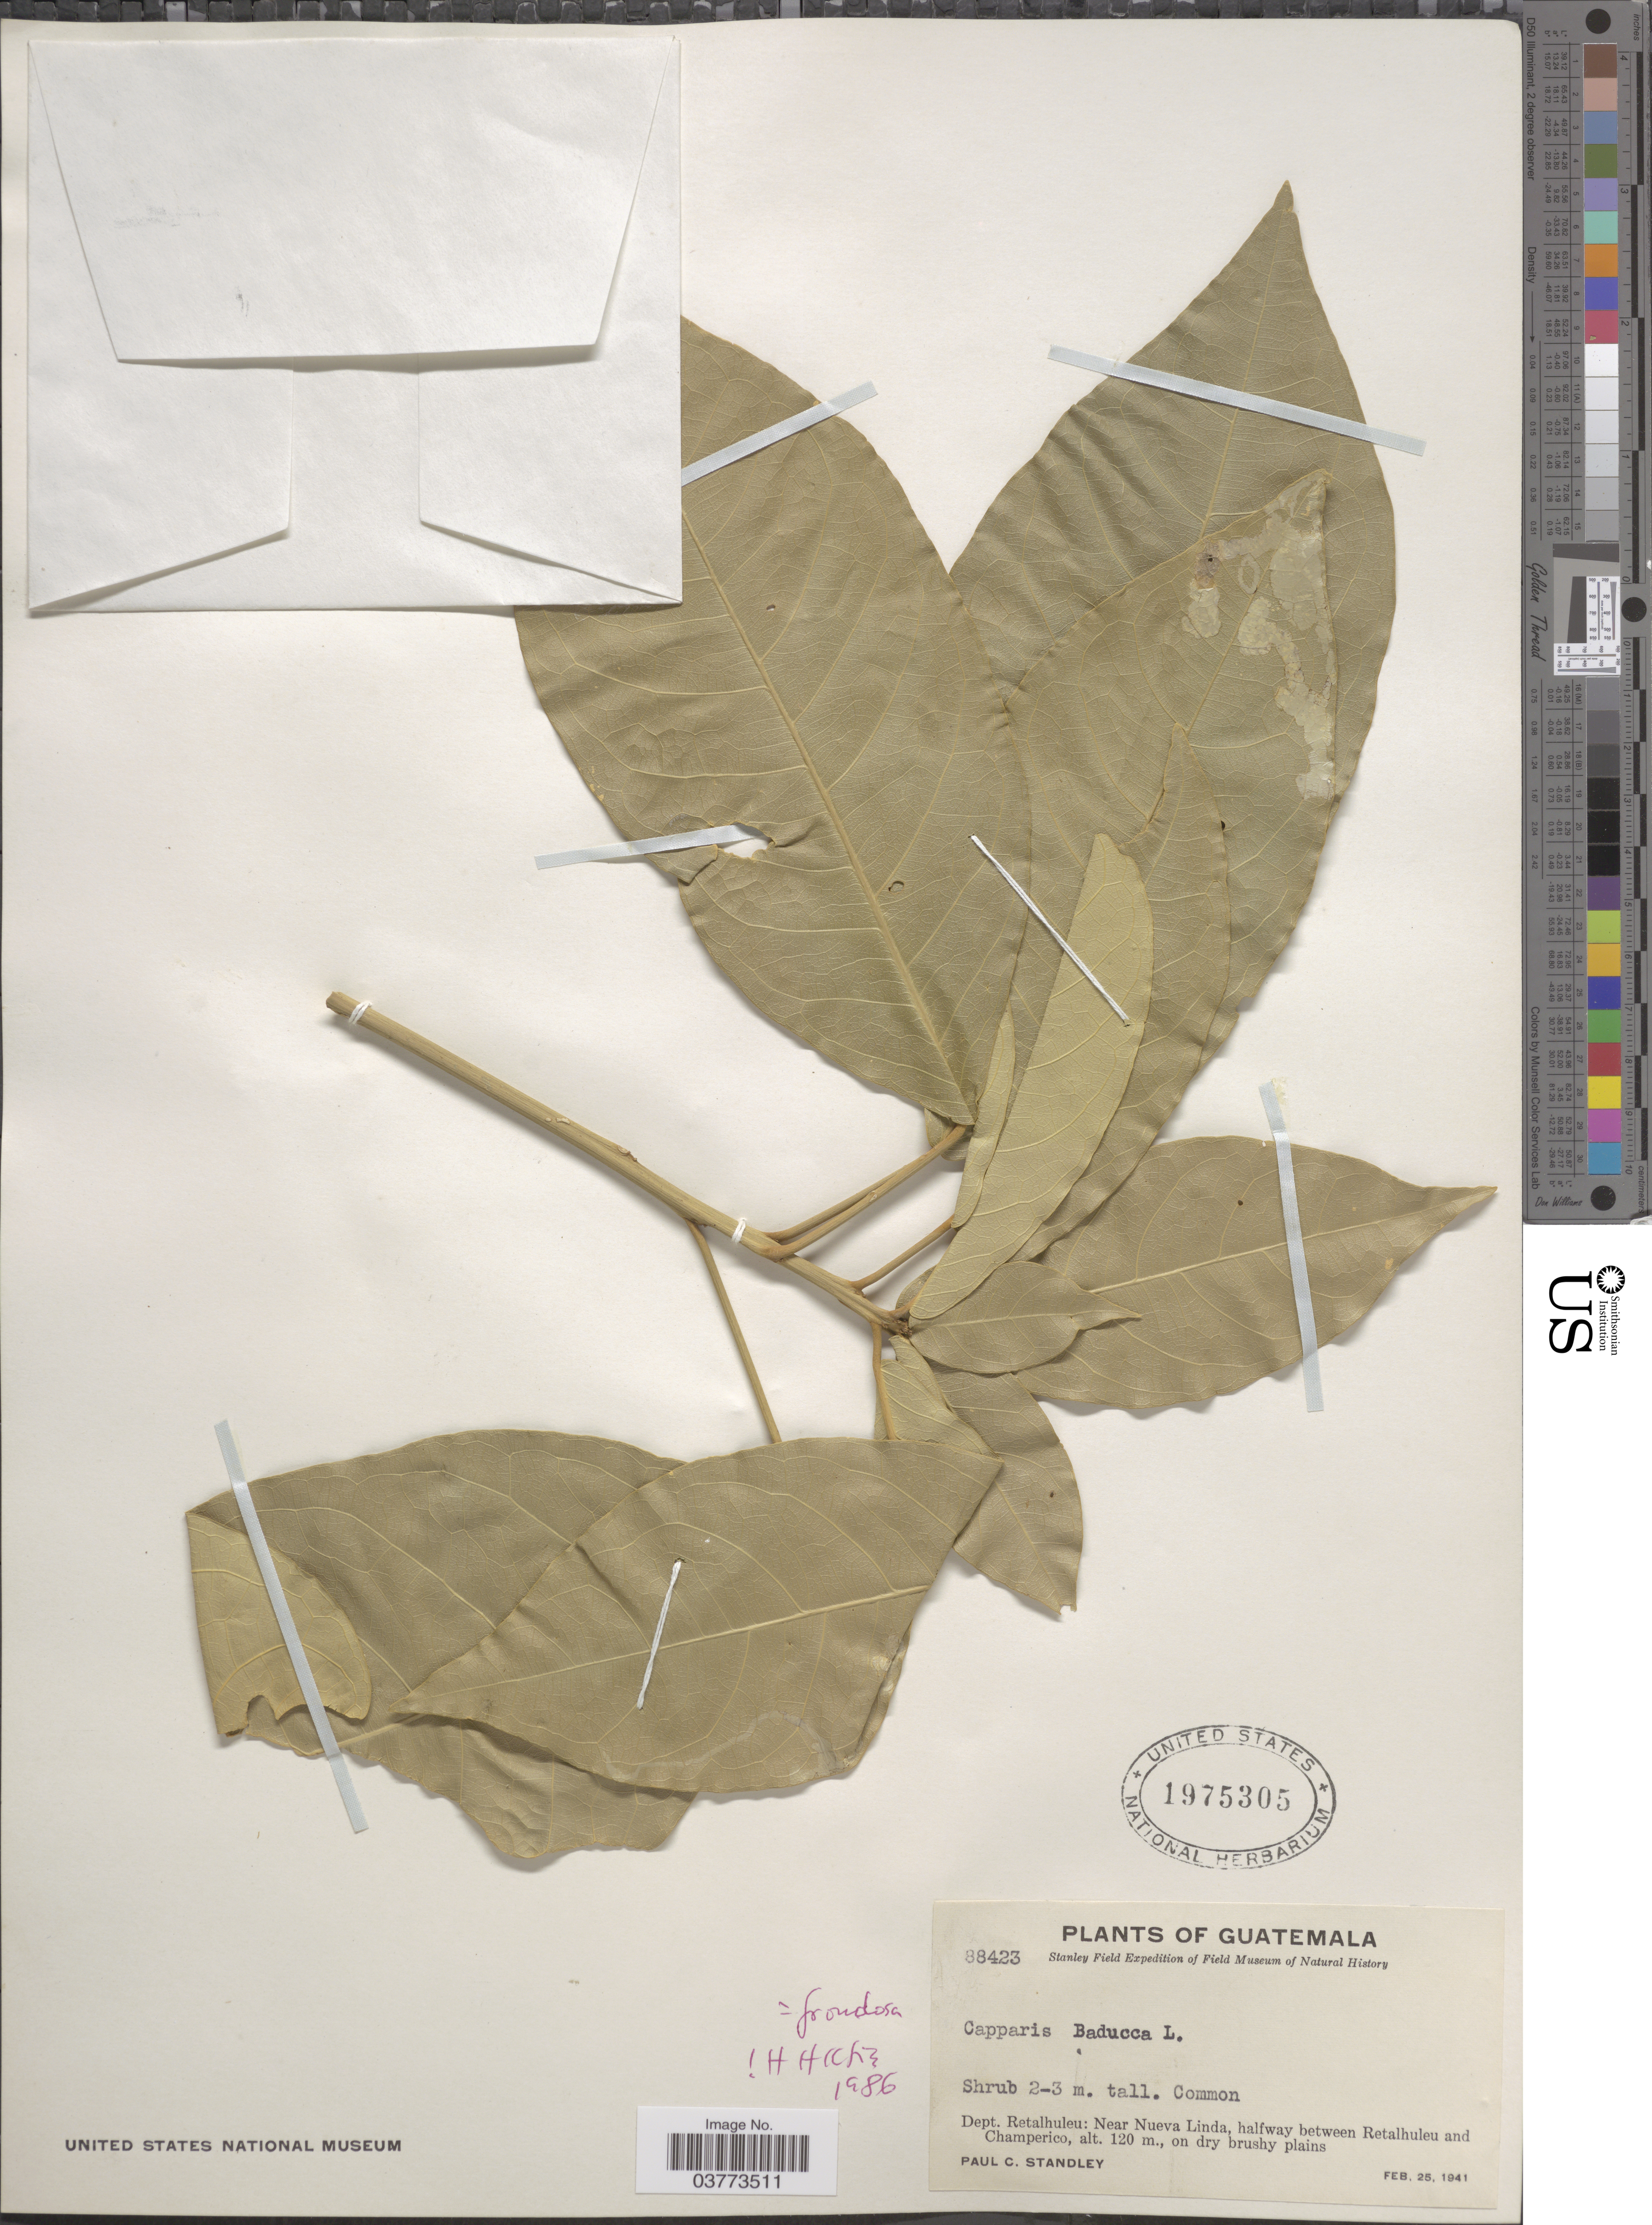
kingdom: Plantae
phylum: Tracheophyta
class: Magnoliopsida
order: Brassicales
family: Capparaceae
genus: Capparidastrum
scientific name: Capparidastrum frondosum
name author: (Jacq.) Cornejo & Iltis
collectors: P. C. Standley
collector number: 88423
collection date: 1941-02-25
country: Guatemala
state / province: Retalhuleu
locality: Dept. Retalhuleu: Near Nueva Linda, halfway between Retalhuleu and Champerico.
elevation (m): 120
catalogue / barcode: US 1975305